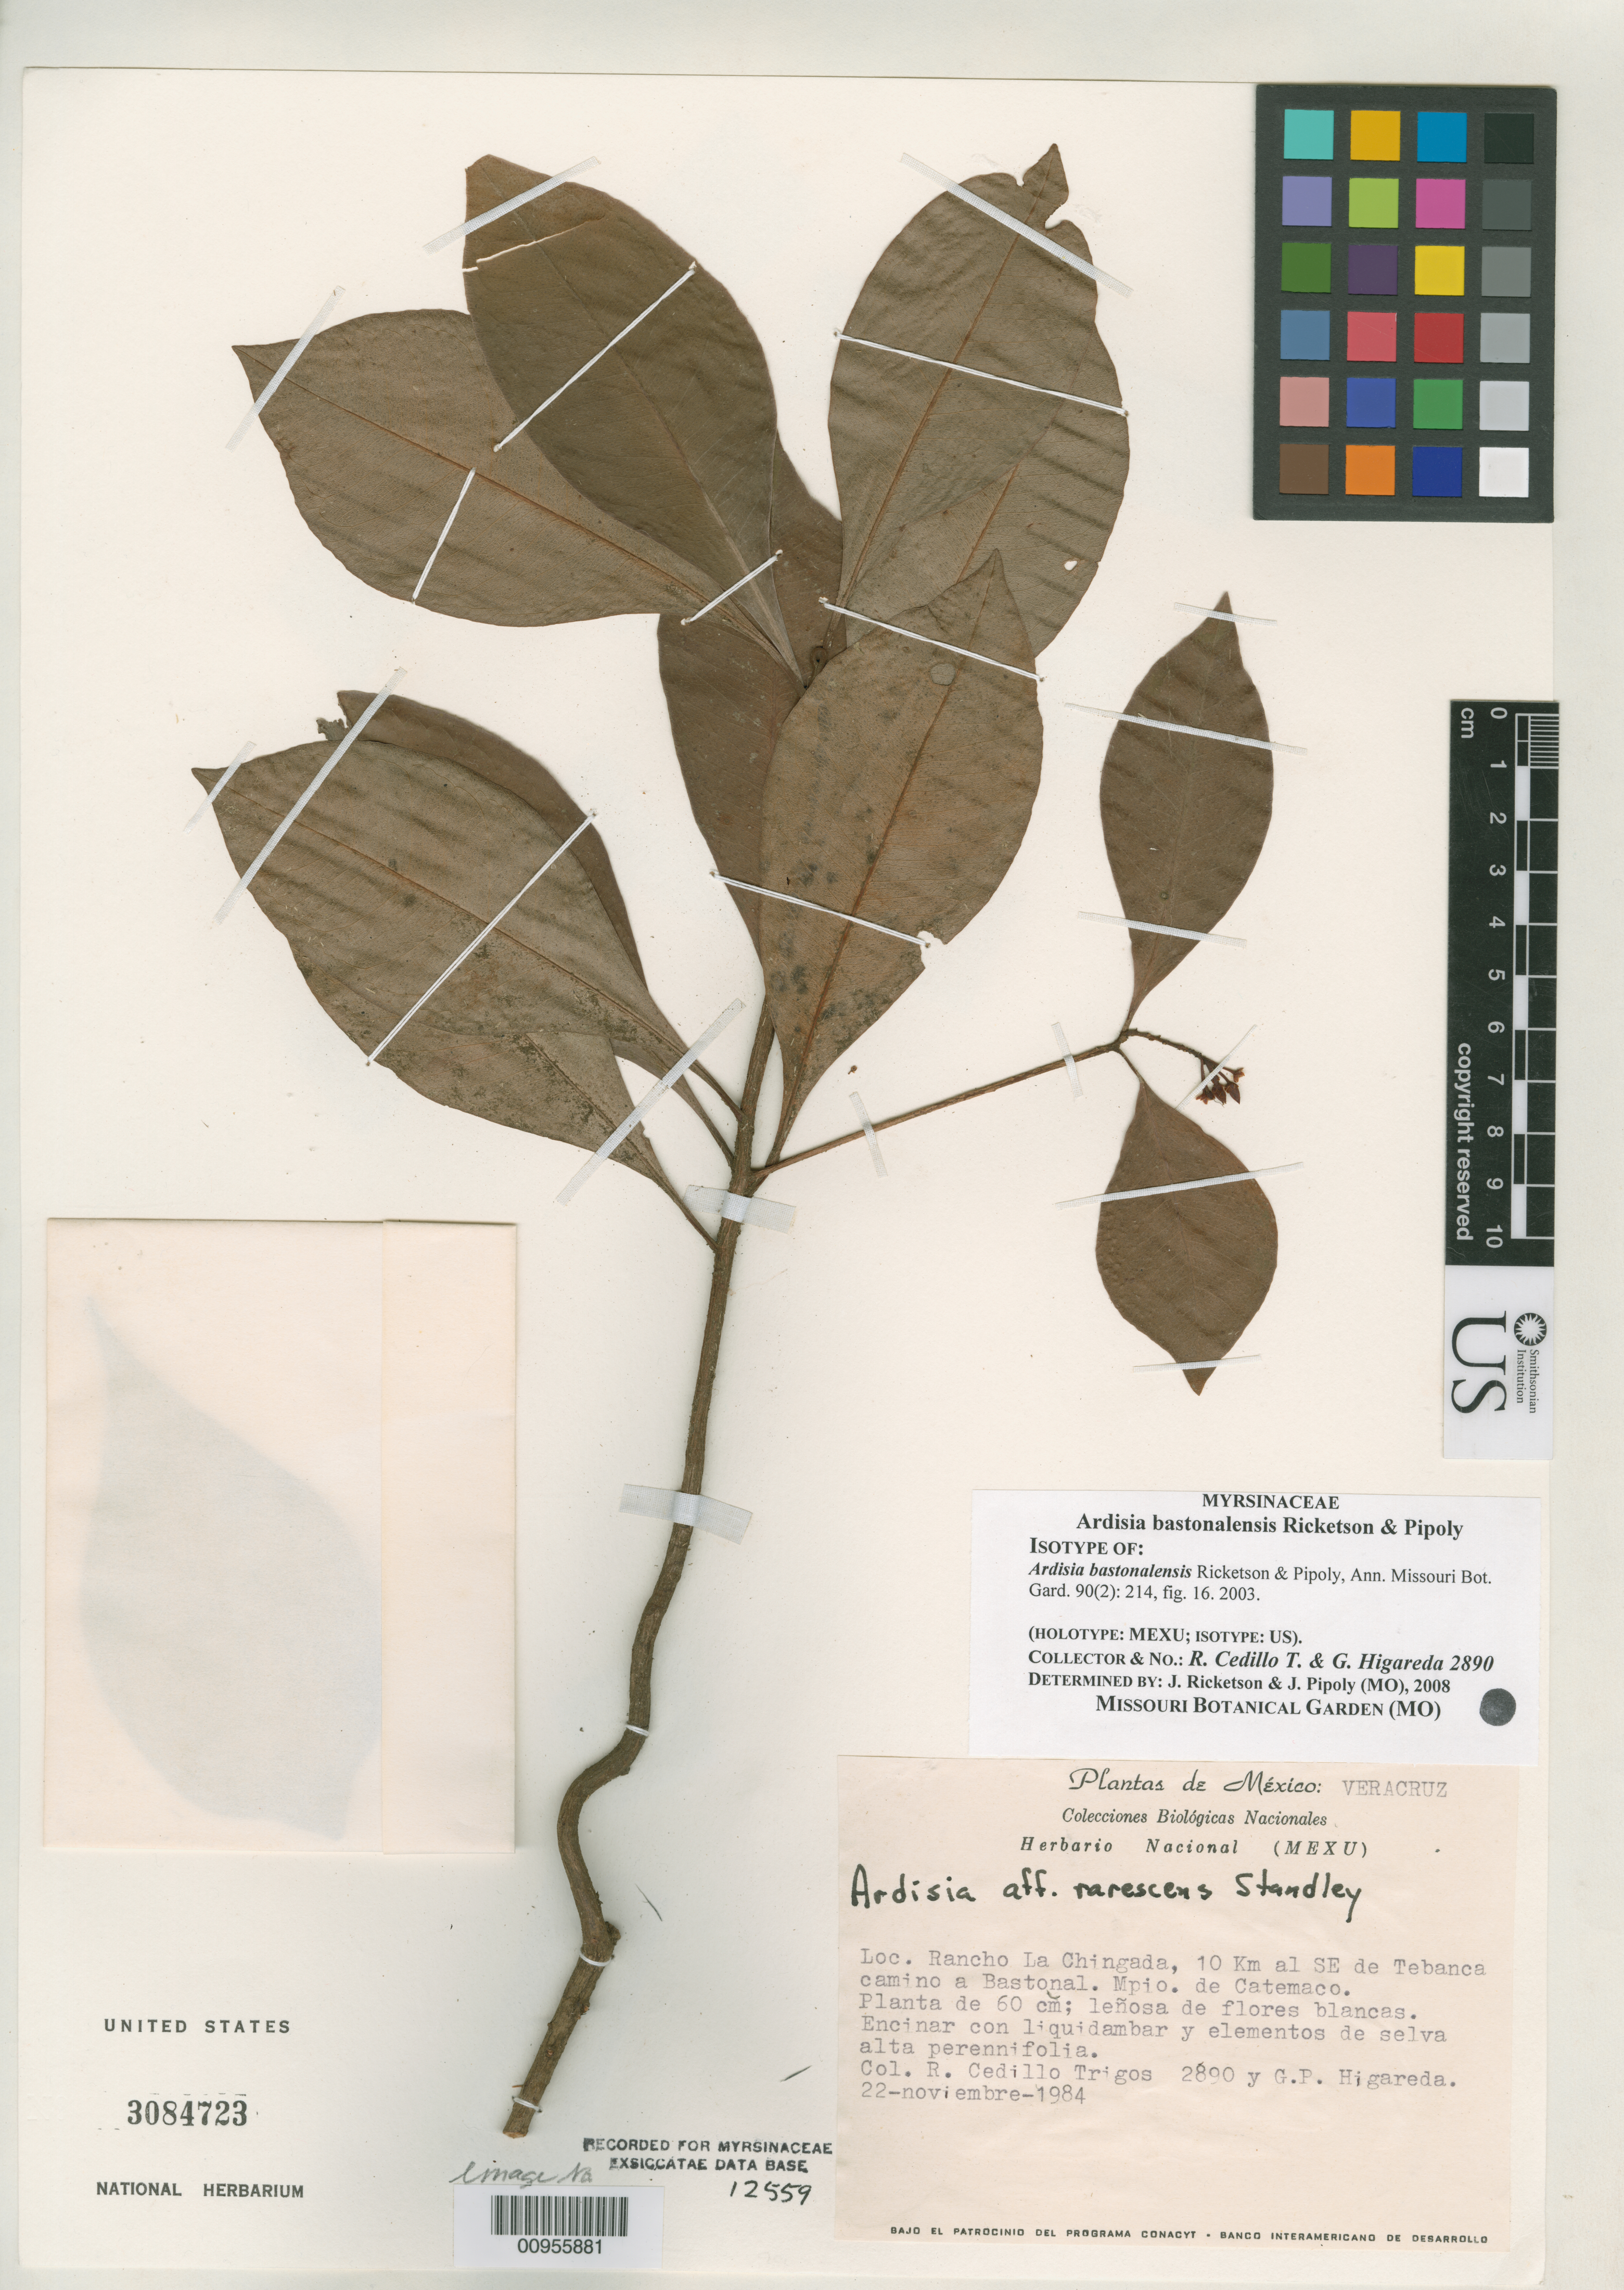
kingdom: Plantae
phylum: Tracheophyta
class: Magnoliopsida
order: Ericales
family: Primulaceae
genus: Ardisia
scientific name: Ardisia bastonalensis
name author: Ricketson & Pipoly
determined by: Pipoly, J. J.; Ricketson, J. M.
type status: Isotype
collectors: R. CedilloT. & G. Higareda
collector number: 2890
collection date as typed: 22 Nov 1984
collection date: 1984-11-22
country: Mexico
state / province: Veracruz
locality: Rancho La Chingada, 10 km al SE de Tebanca camino a Bastonal. Mpio. De Catemaco.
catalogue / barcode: US 3084723